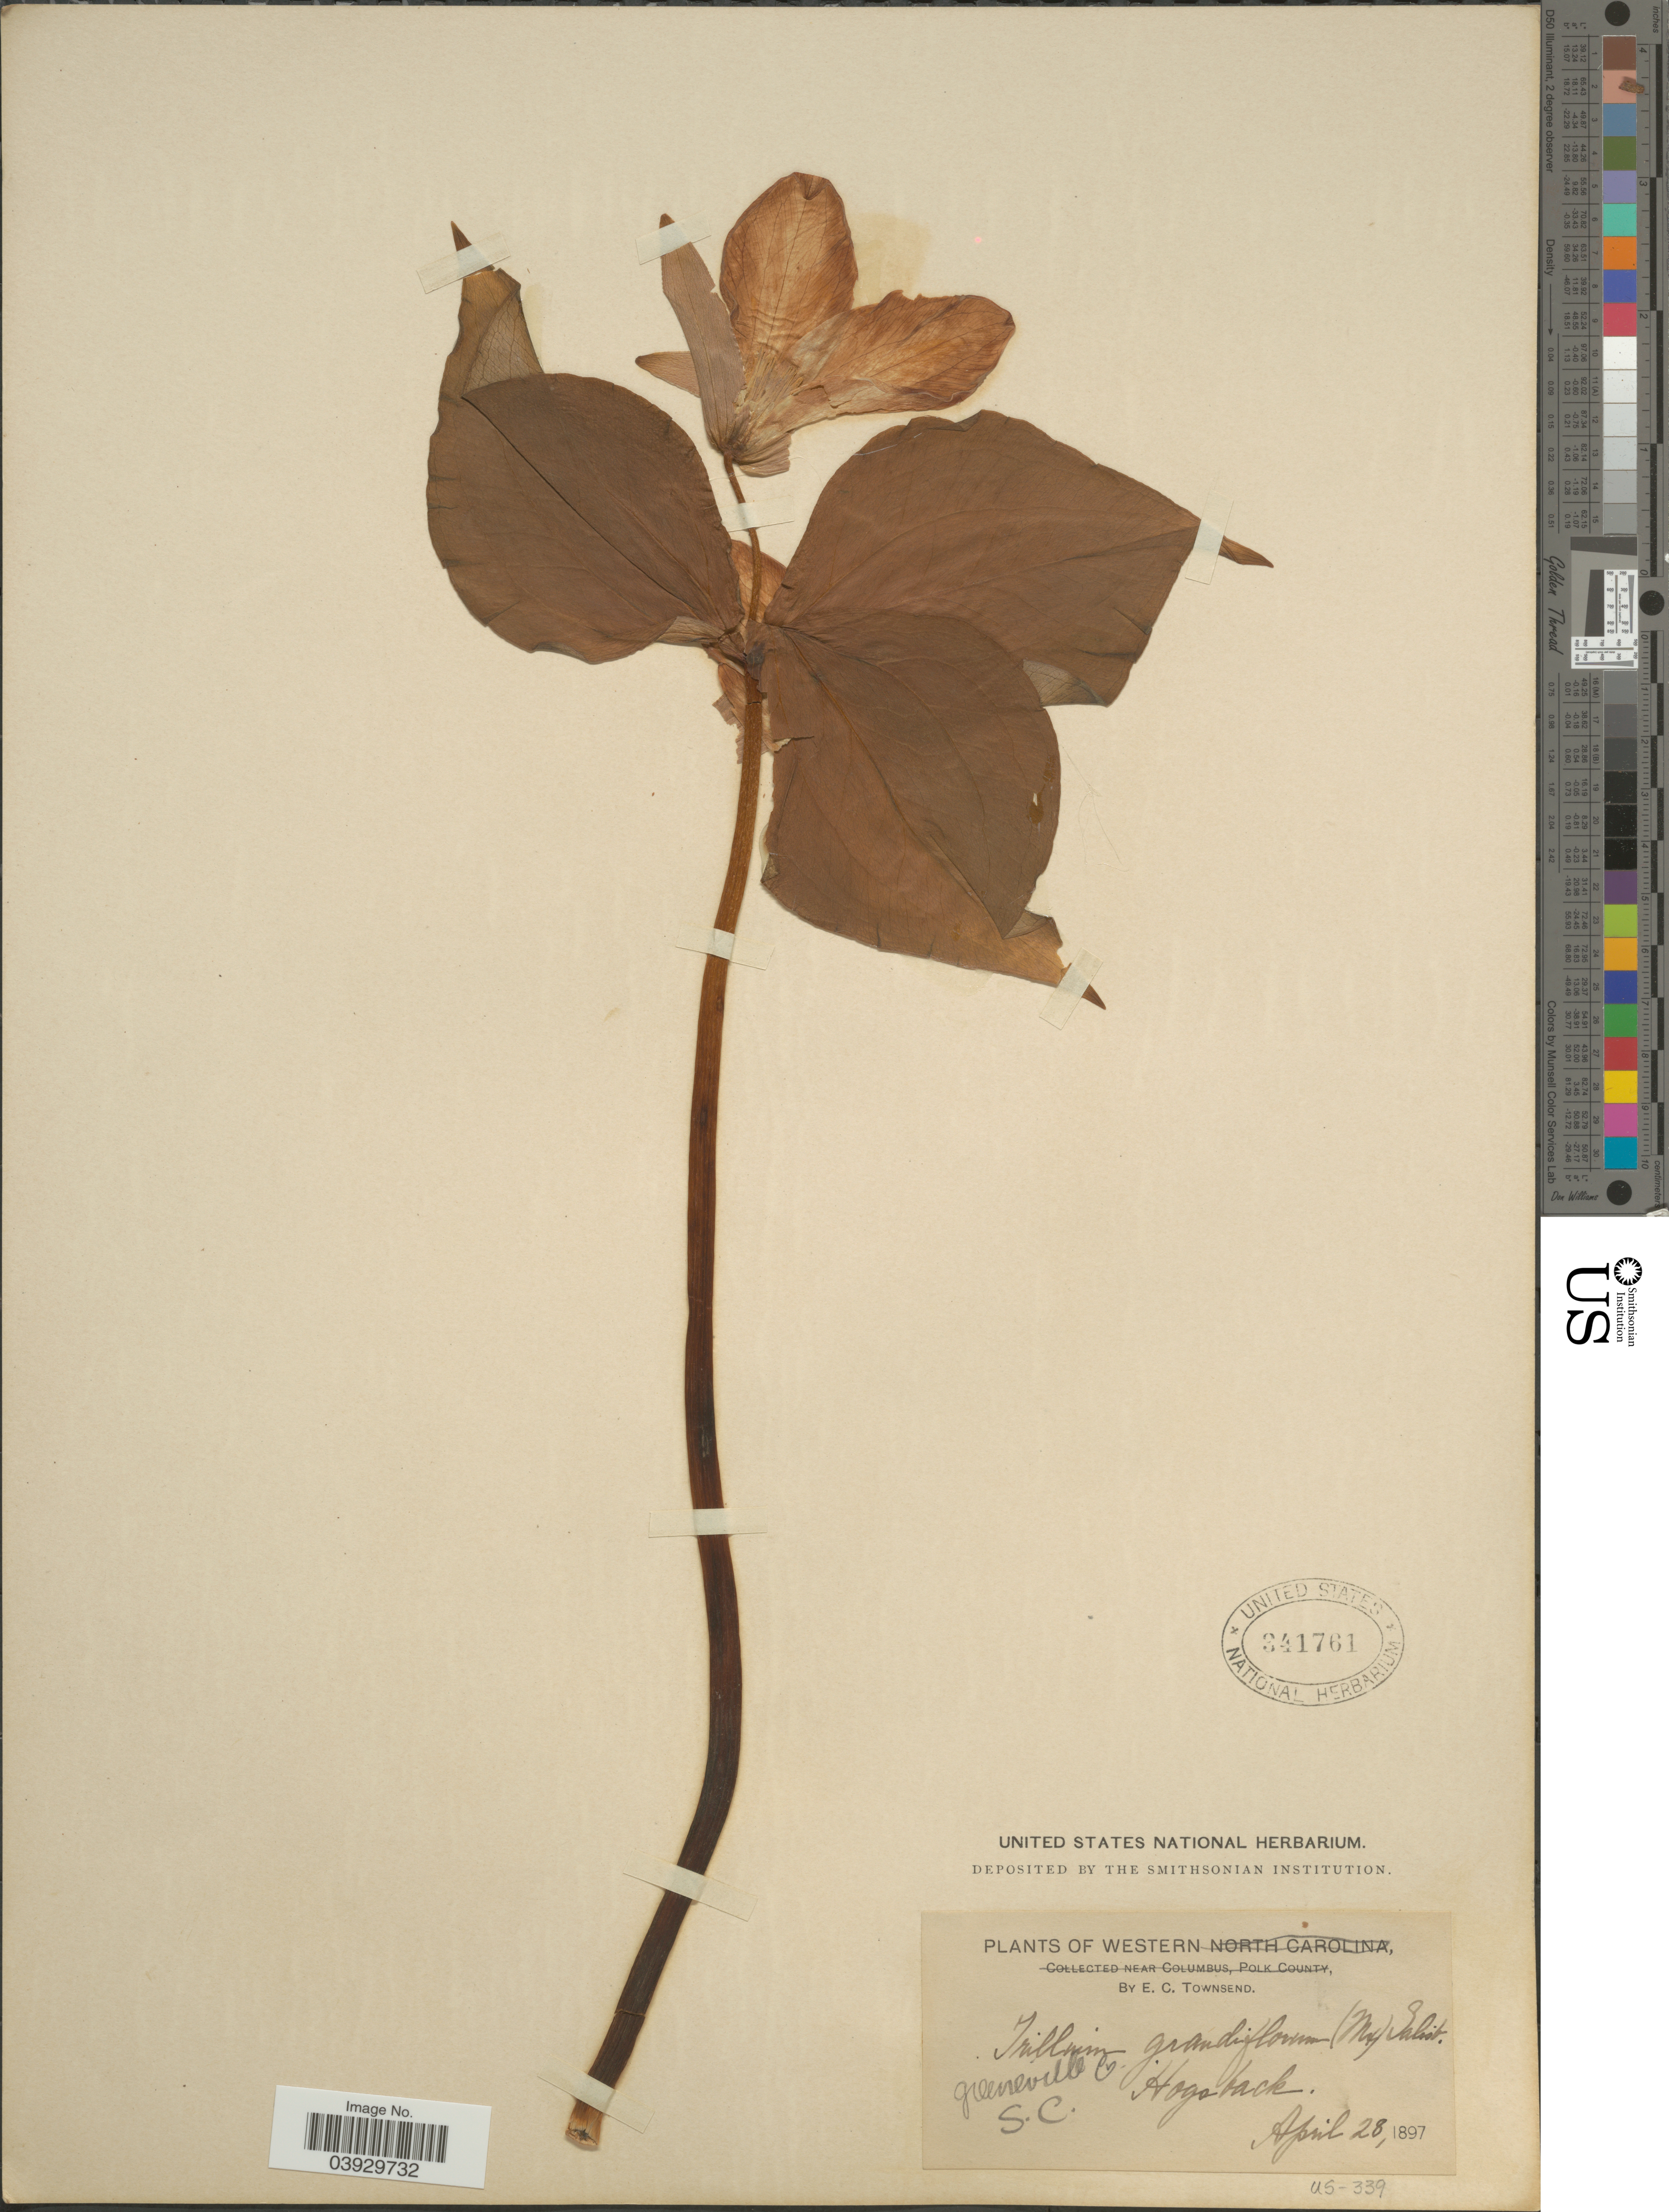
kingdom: Plantae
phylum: Tracheophyta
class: Liliopsida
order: Liliales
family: Melanthiaceae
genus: Trillium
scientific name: Trillium grandiflorum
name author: (Michx.) Salisb.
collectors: E. C. Townsend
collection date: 1897-04-28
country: United States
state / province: South Carolina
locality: Western. Greeneville Co. Hogsback.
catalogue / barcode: US 341761